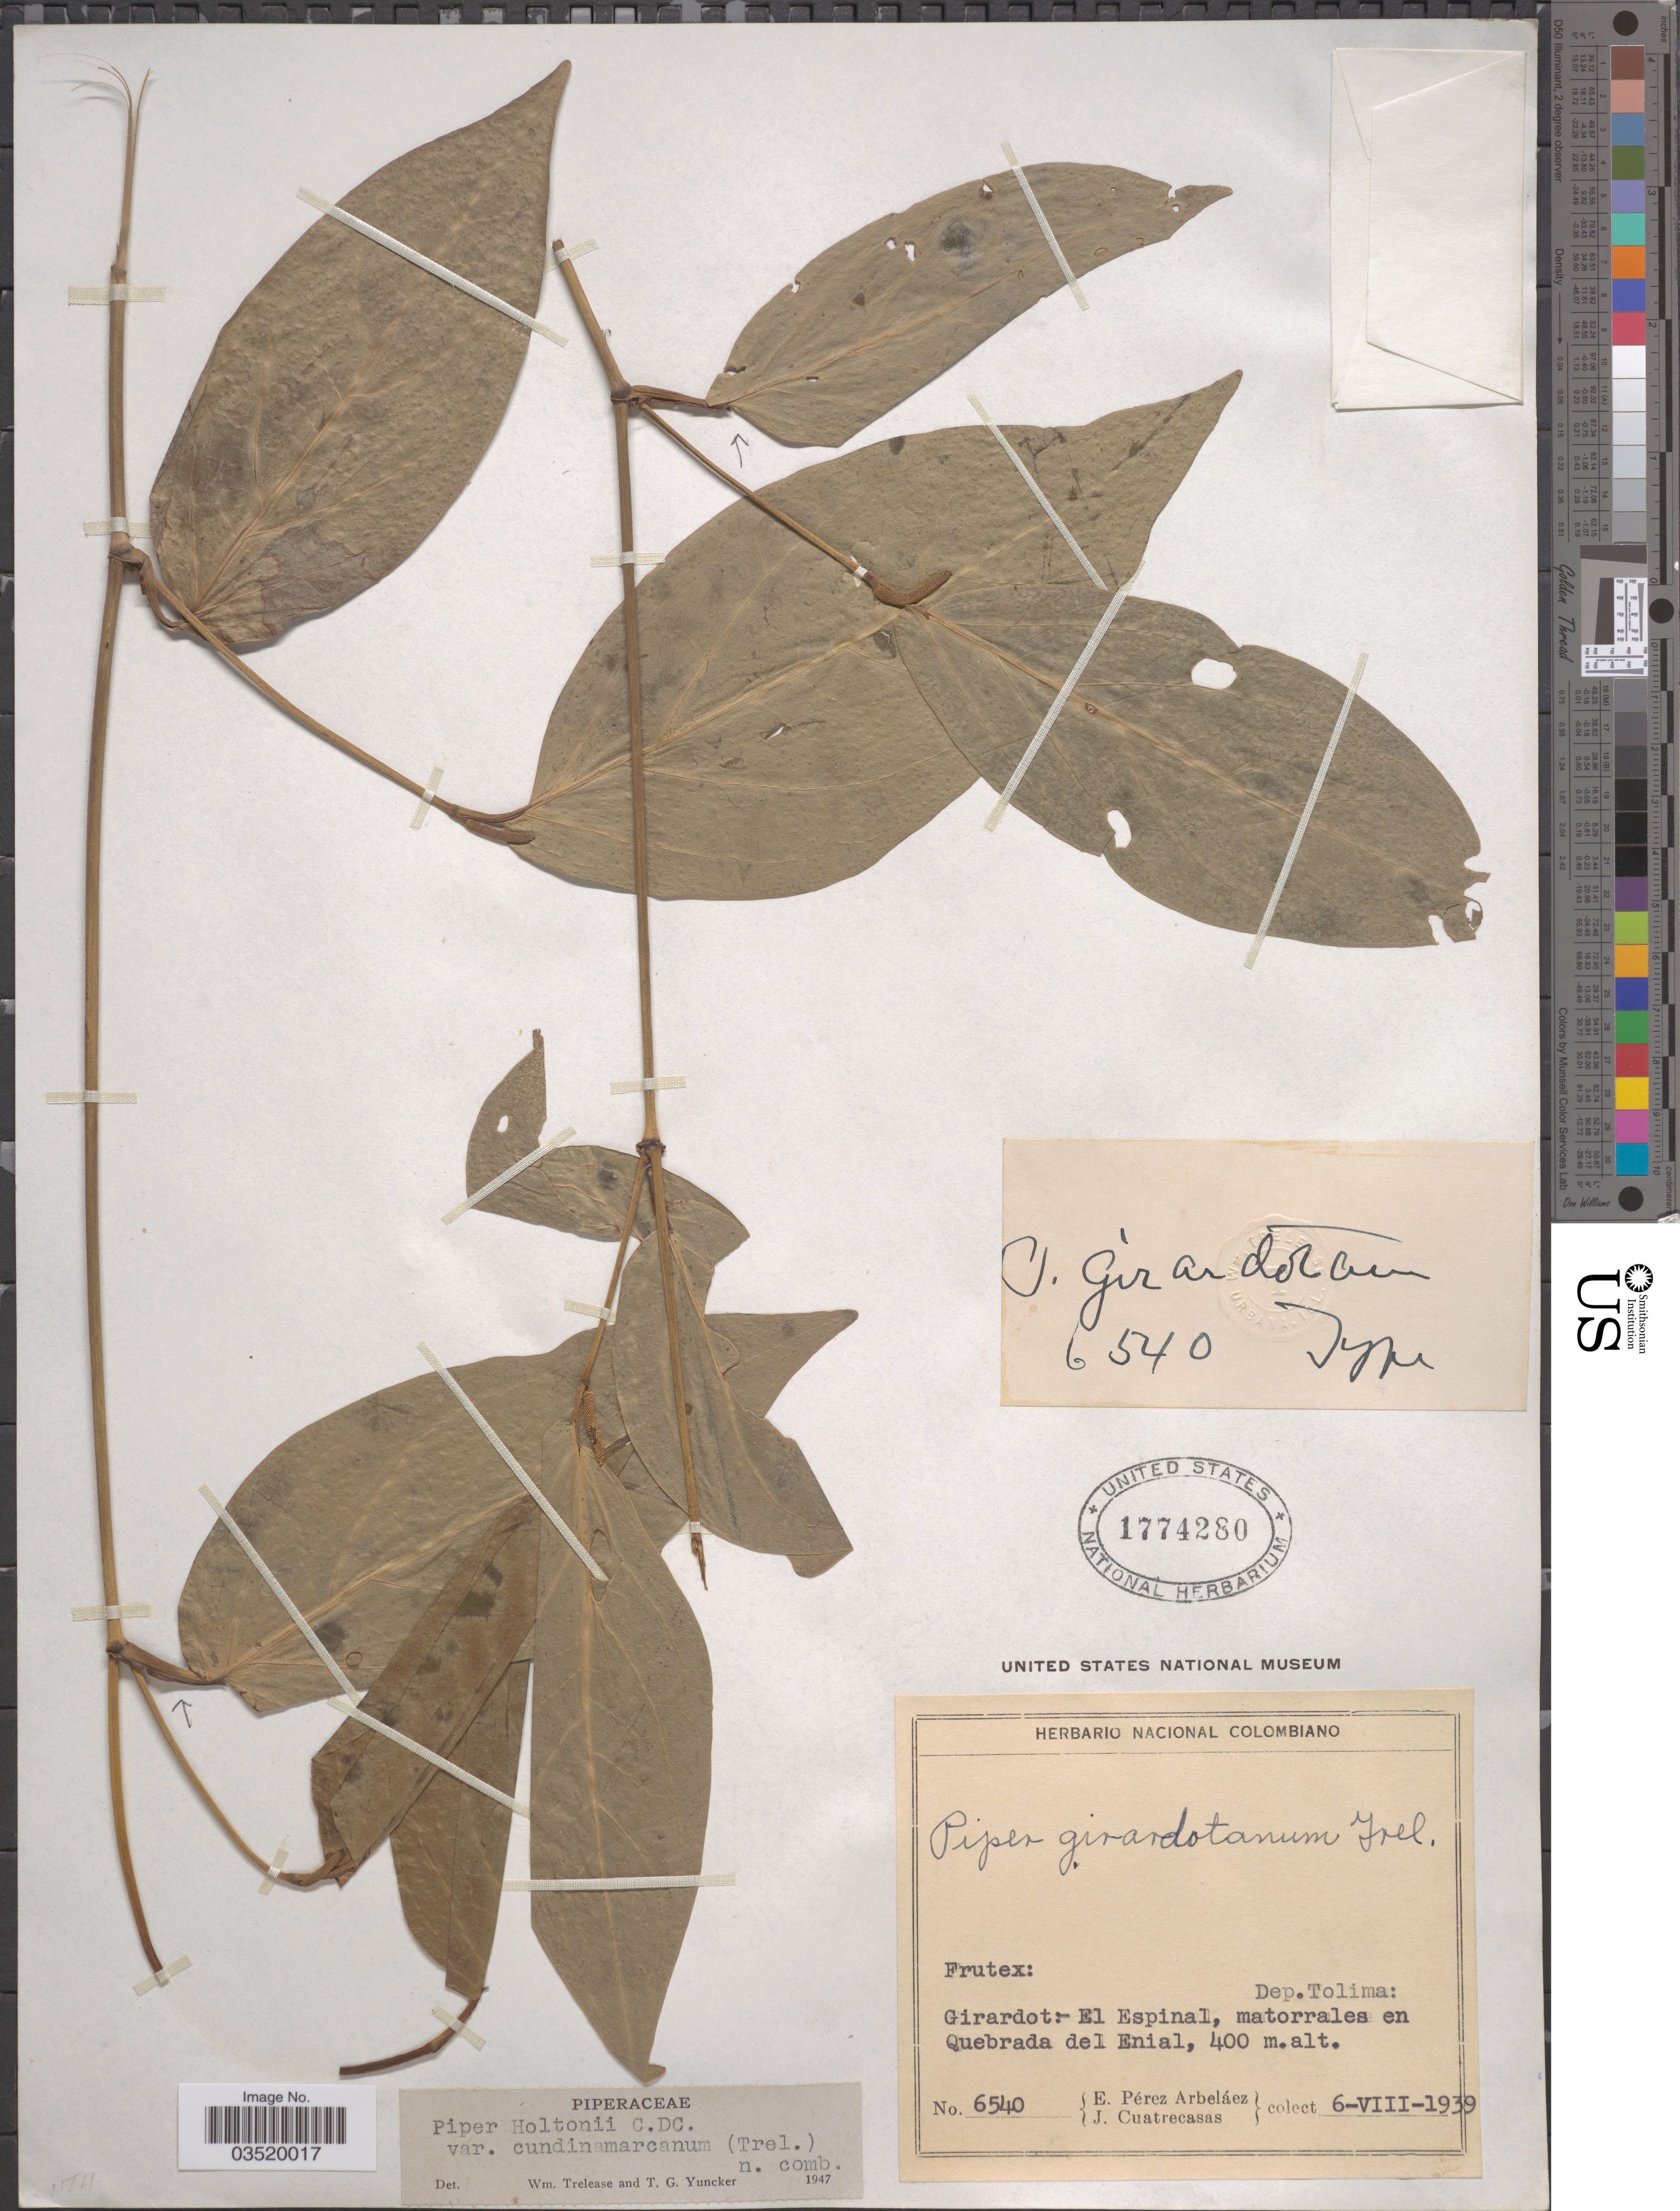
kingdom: Plantae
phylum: Tracheophyta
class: Magnoliopsida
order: Piperales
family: Piperaceae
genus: Piper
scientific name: Piper holtonii var. cundinamarcanum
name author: Trel. & Yunck.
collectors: E. Pérez Arbeláez & J. Cuatrecasas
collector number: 6540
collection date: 1939-08-06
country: Colombia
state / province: Tolima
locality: Dep. Tolima: Girardot: El Espinal, mattorales en Quebrada del Enial.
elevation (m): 400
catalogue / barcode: US 1774280